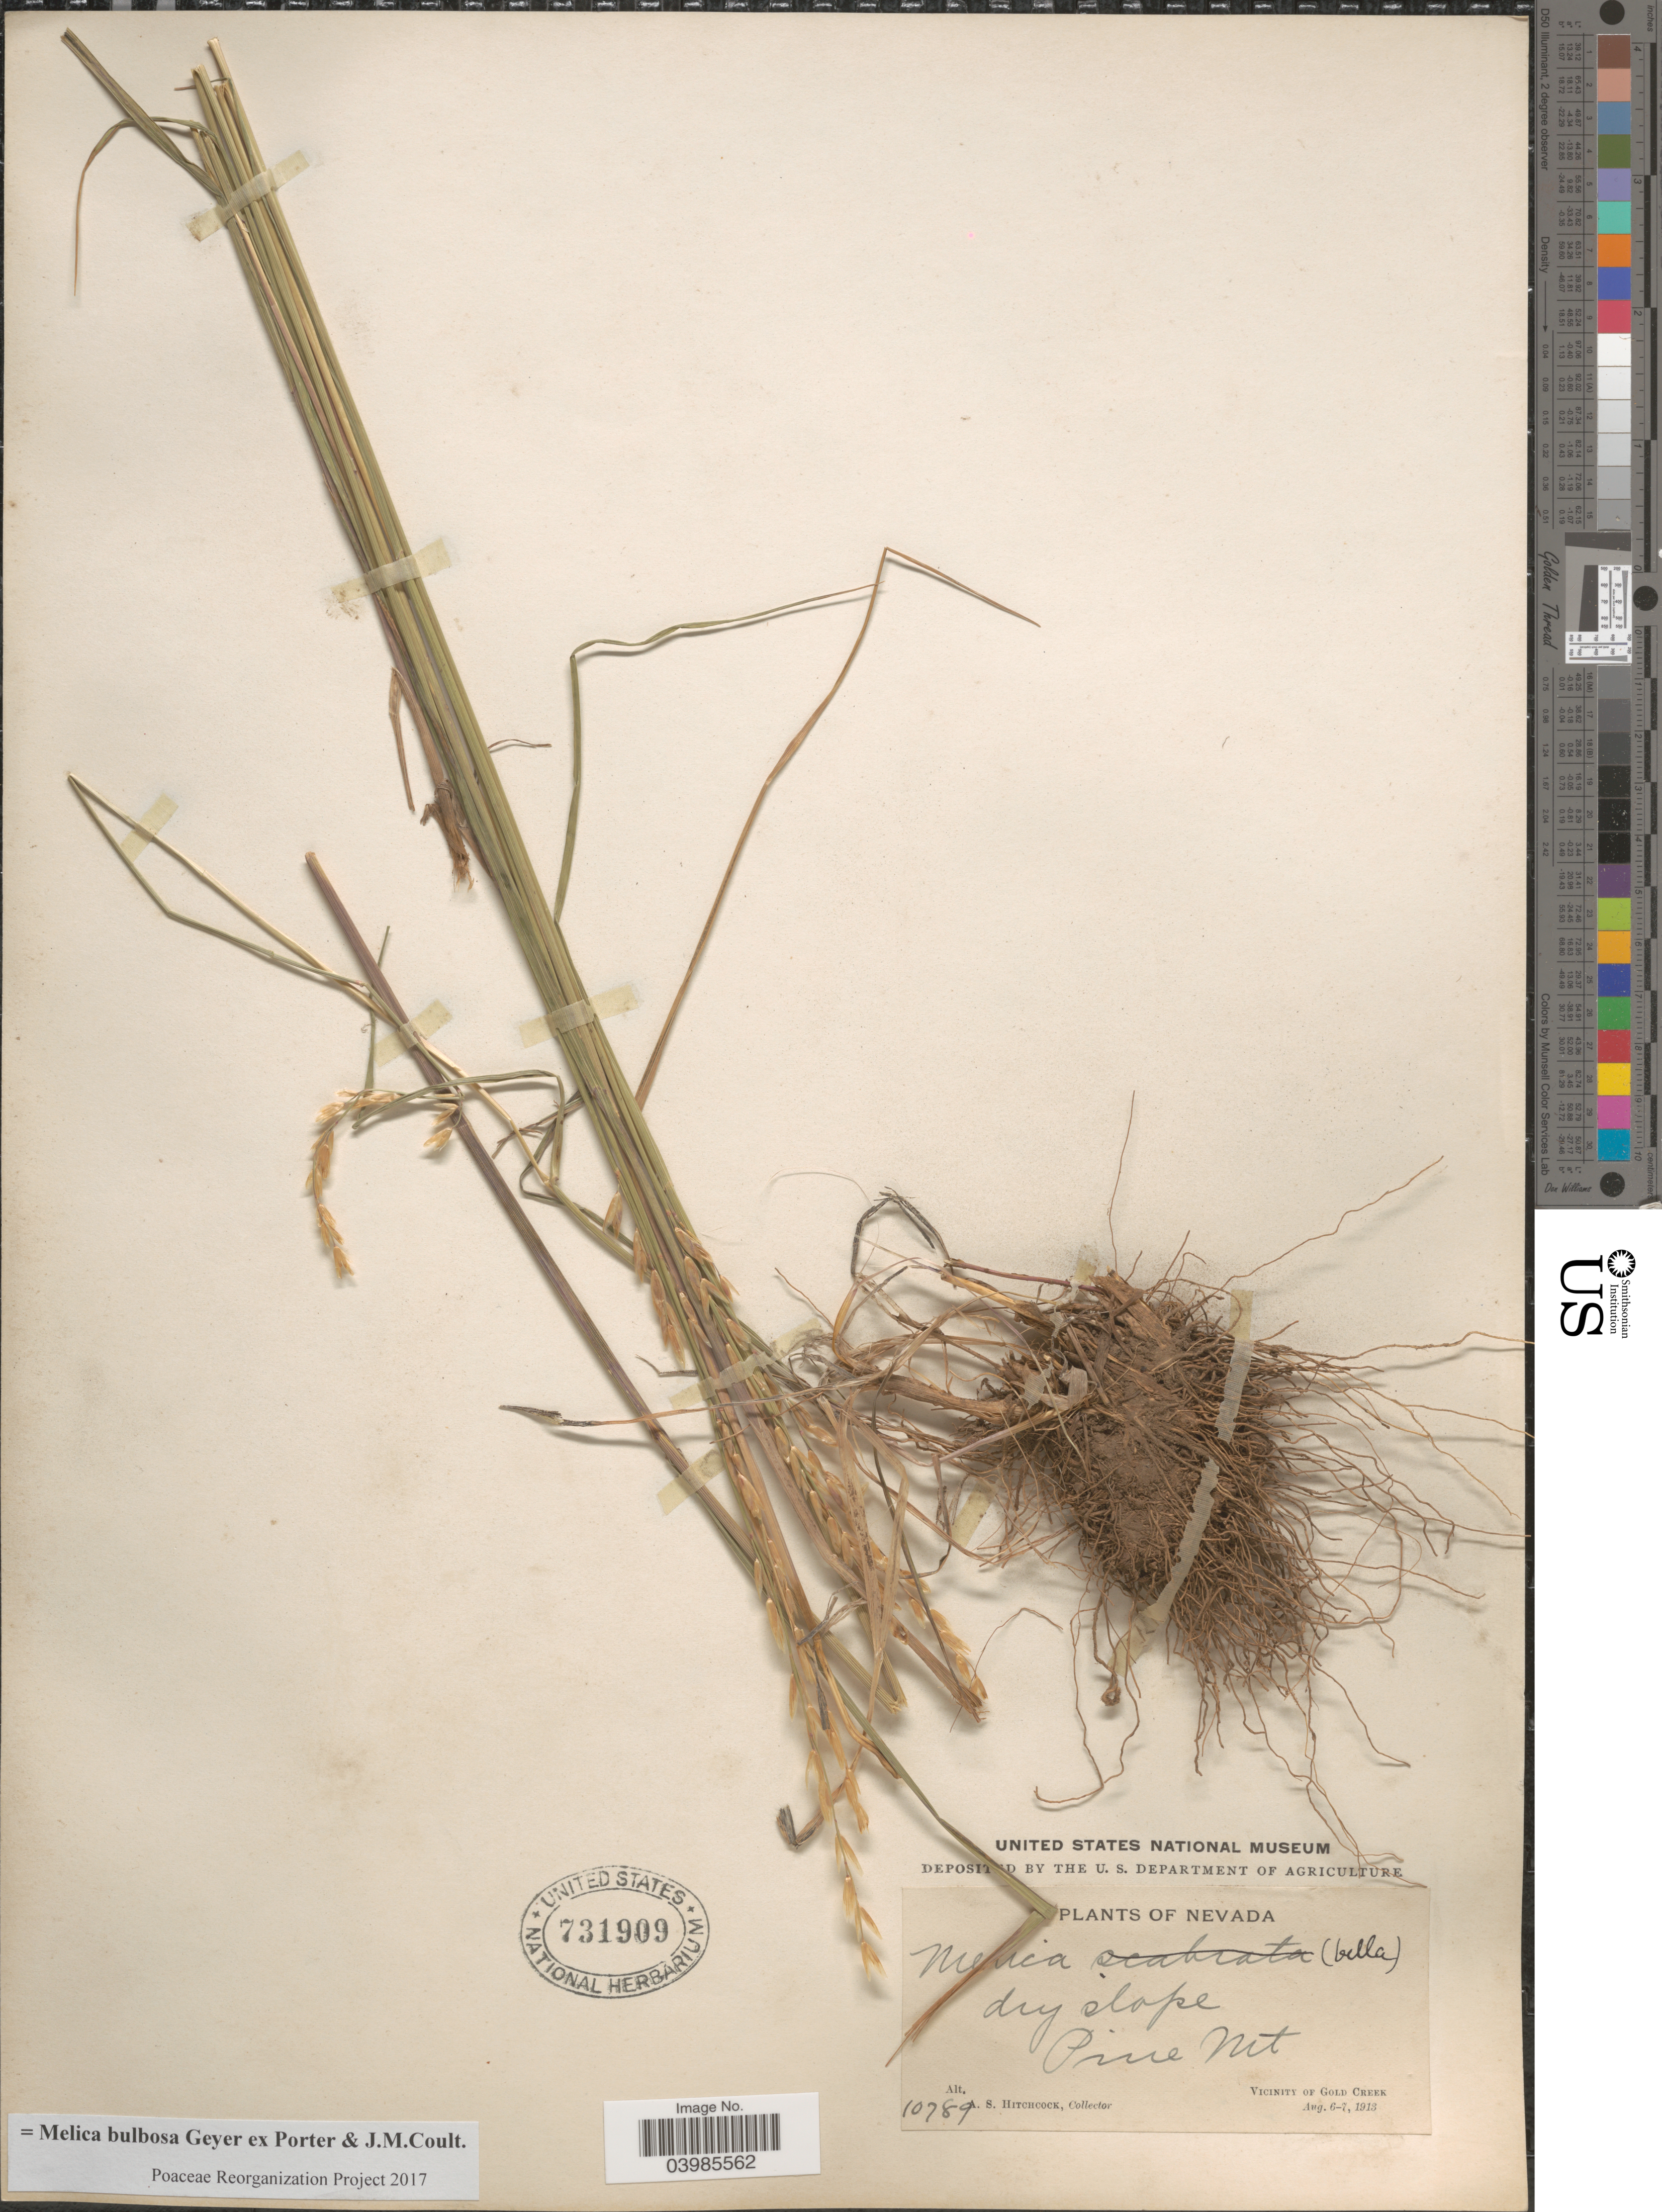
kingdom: Plantae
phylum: Tracheophyta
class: Liliopsida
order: Poales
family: Poaceae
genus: Melica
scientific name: Melica bulbosa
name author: Geyer ex Porter & J.M. Coult.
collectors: A. S. Hitchcock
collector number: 10789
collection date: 1913-08-06/1913-08-07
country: United States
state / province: Nevada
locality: Pine Mt. Vicinity of Gold Creek.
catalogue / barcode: US 731909